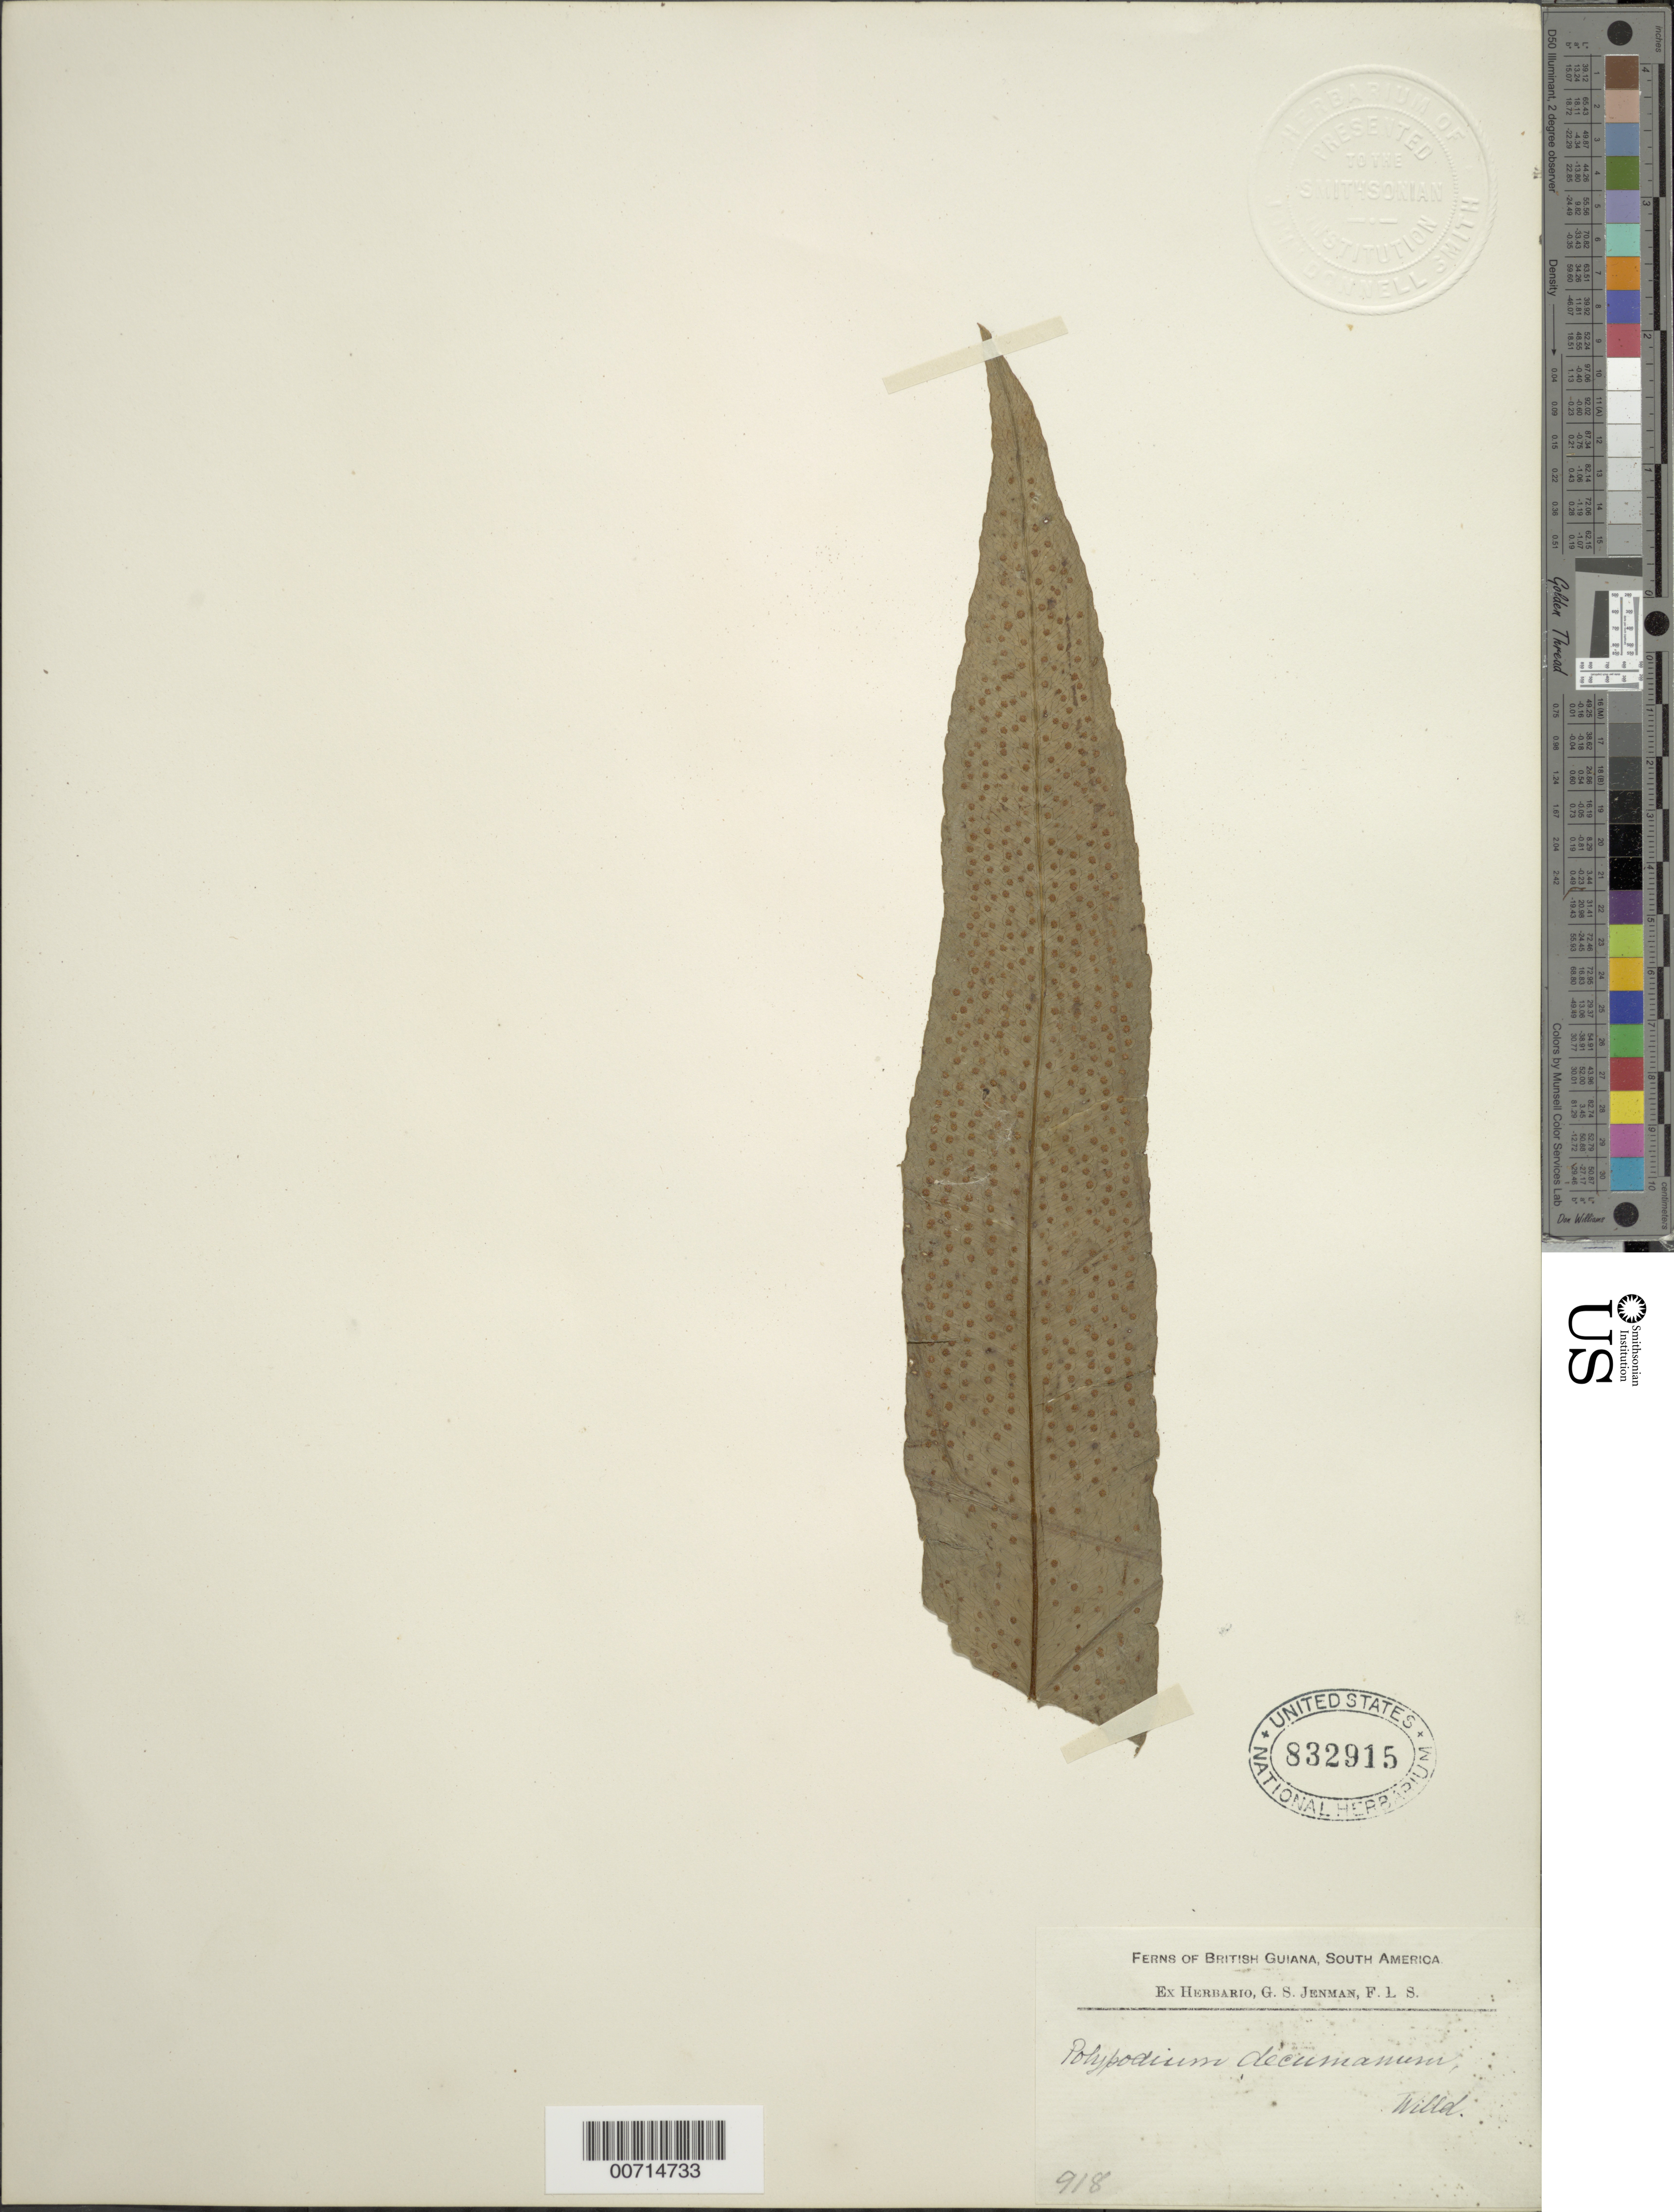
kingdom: Plantae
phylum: Tracheophyta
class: Polypodiopsida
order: Polypodiales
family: Polypodiaceae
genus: Phlebodium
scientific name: Phlebodium decumanum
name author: (Willd.) J. Sm.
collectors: G. S. Jenman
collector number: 918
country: Guyana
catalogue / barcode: US 832915